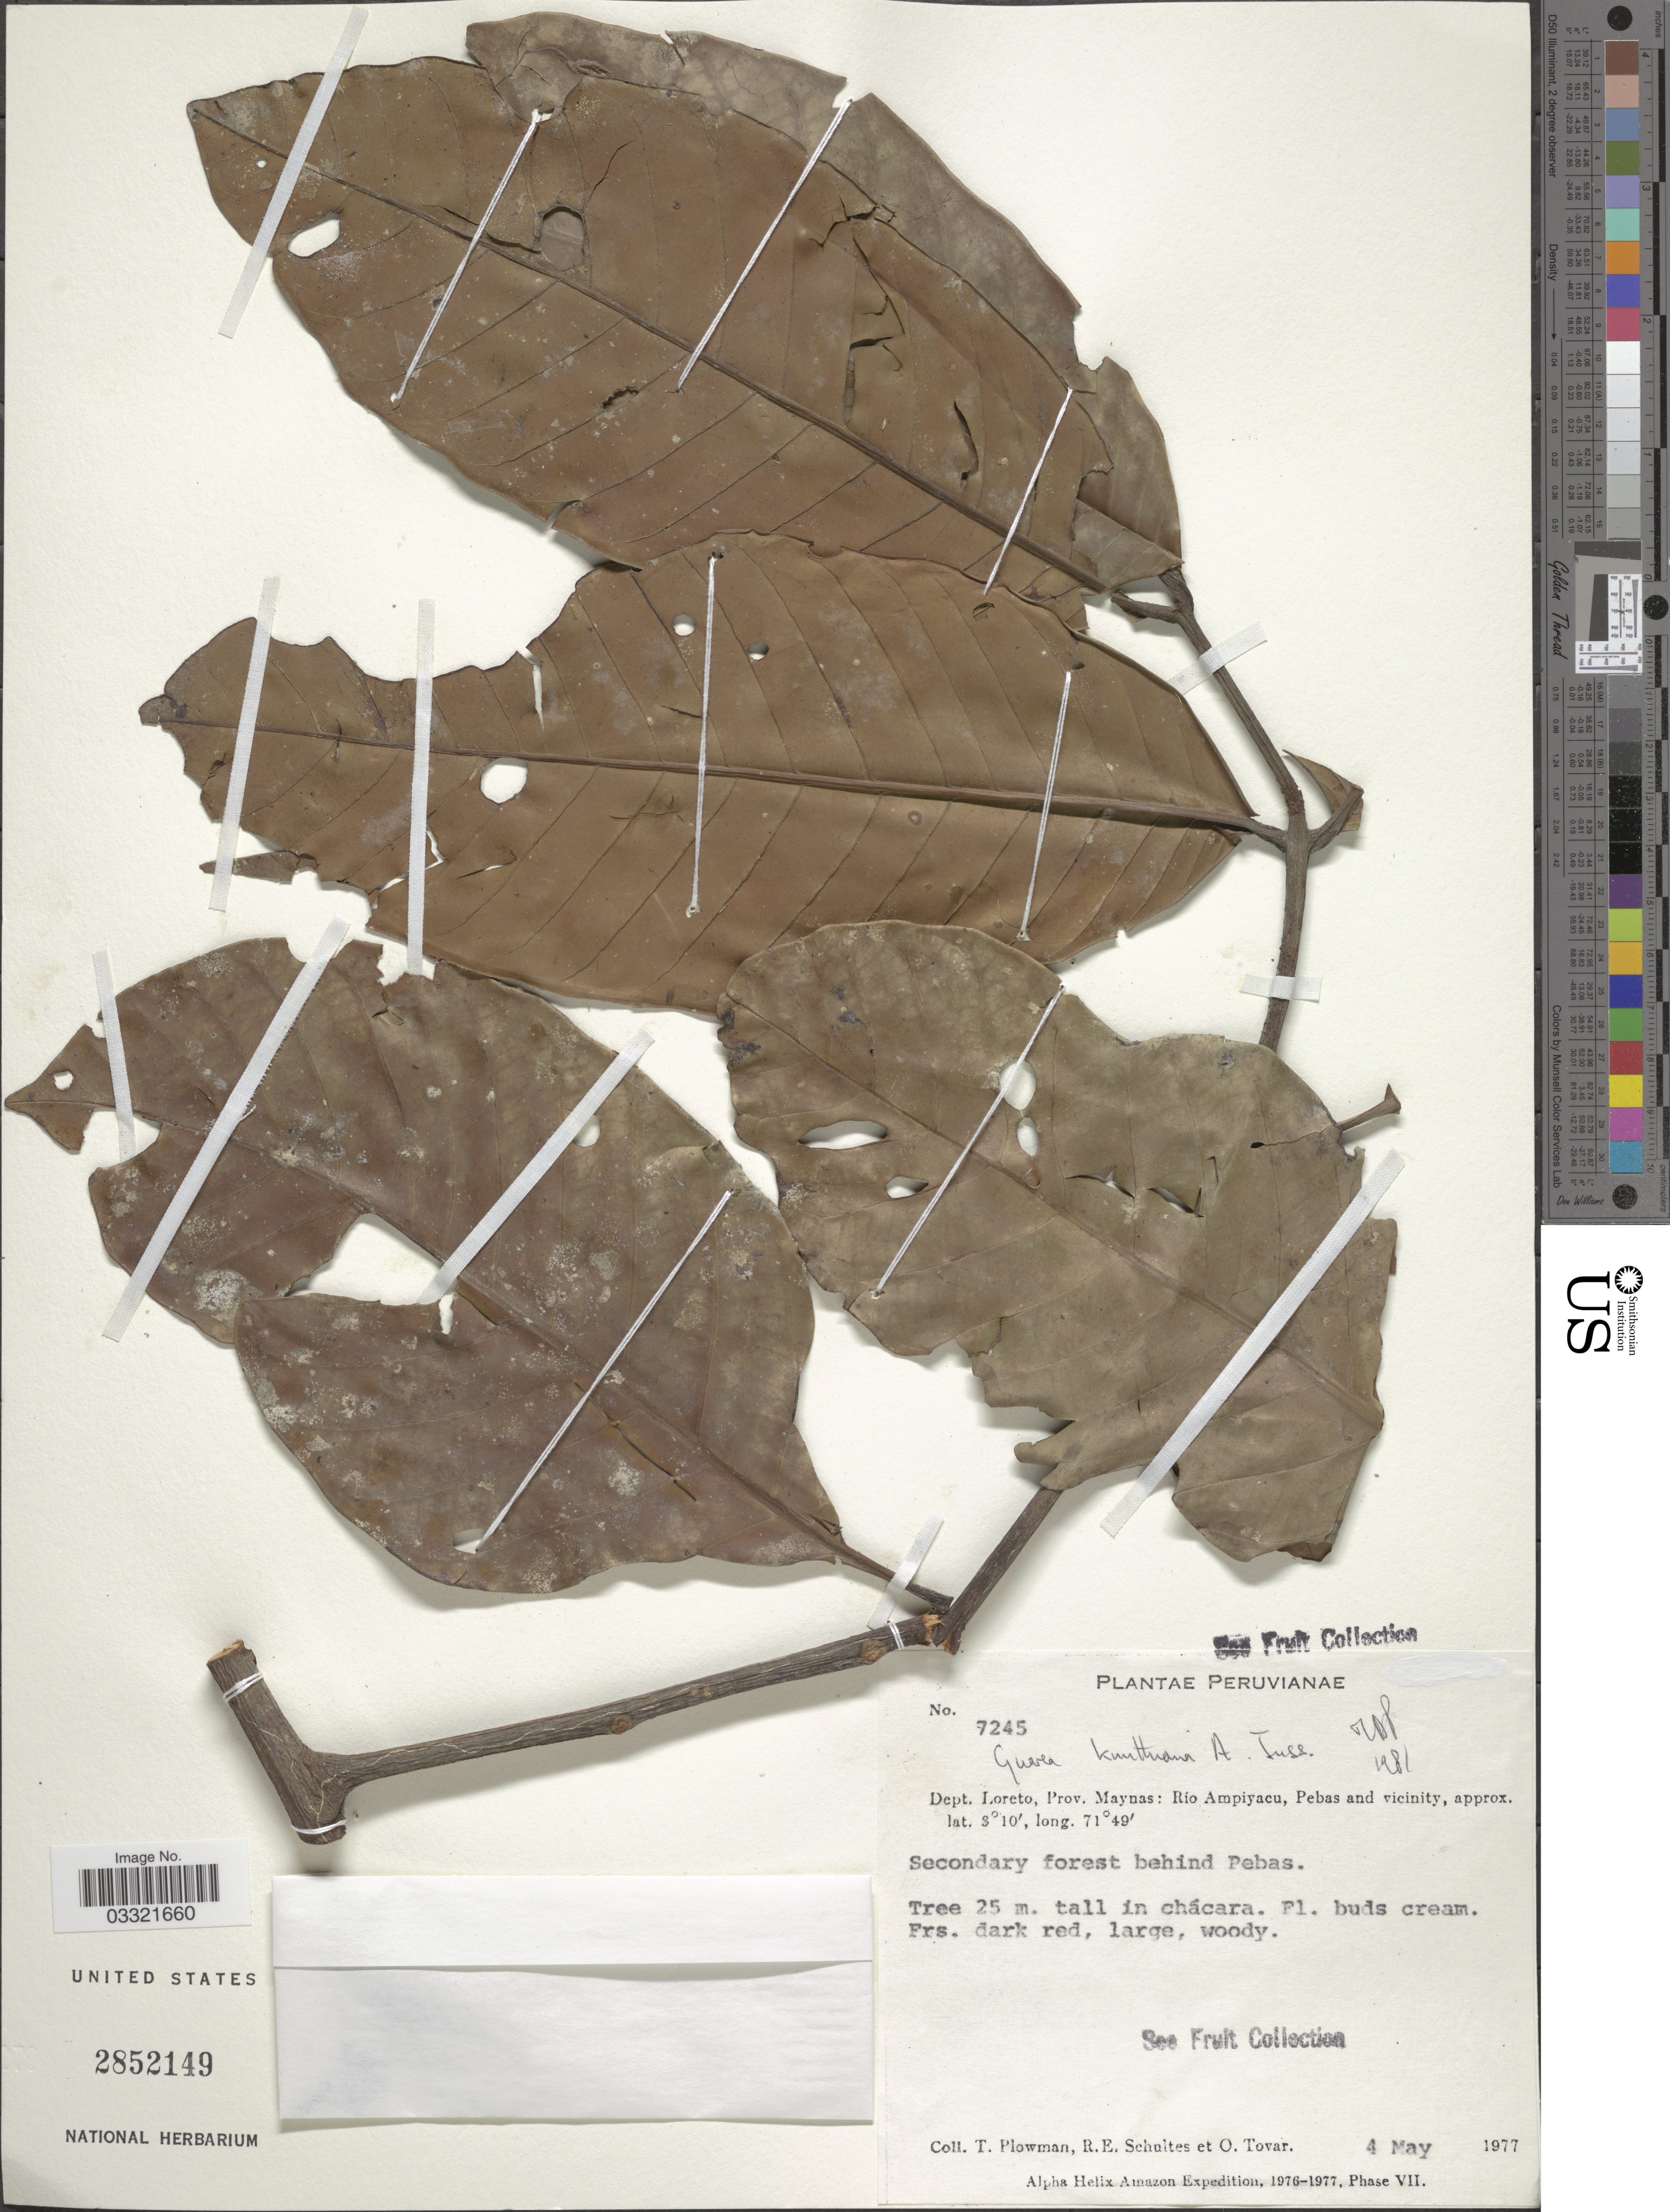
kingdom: Plantae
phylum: Tracheophyta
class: Magnoliopsida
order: Sapindales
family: Meliaceae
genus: Guarea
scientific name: Guarea kunthiana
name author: A. Juss.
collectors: T. Plowman, R. E. Schultes & Ó. Tovar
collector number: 7245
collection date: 1977-05-04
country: Peru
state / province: Loreto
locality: Dept. Loreto, Prov. Maynas: Rio Ampiyacu, Pebas and vicinity.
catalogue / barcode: US 2852149